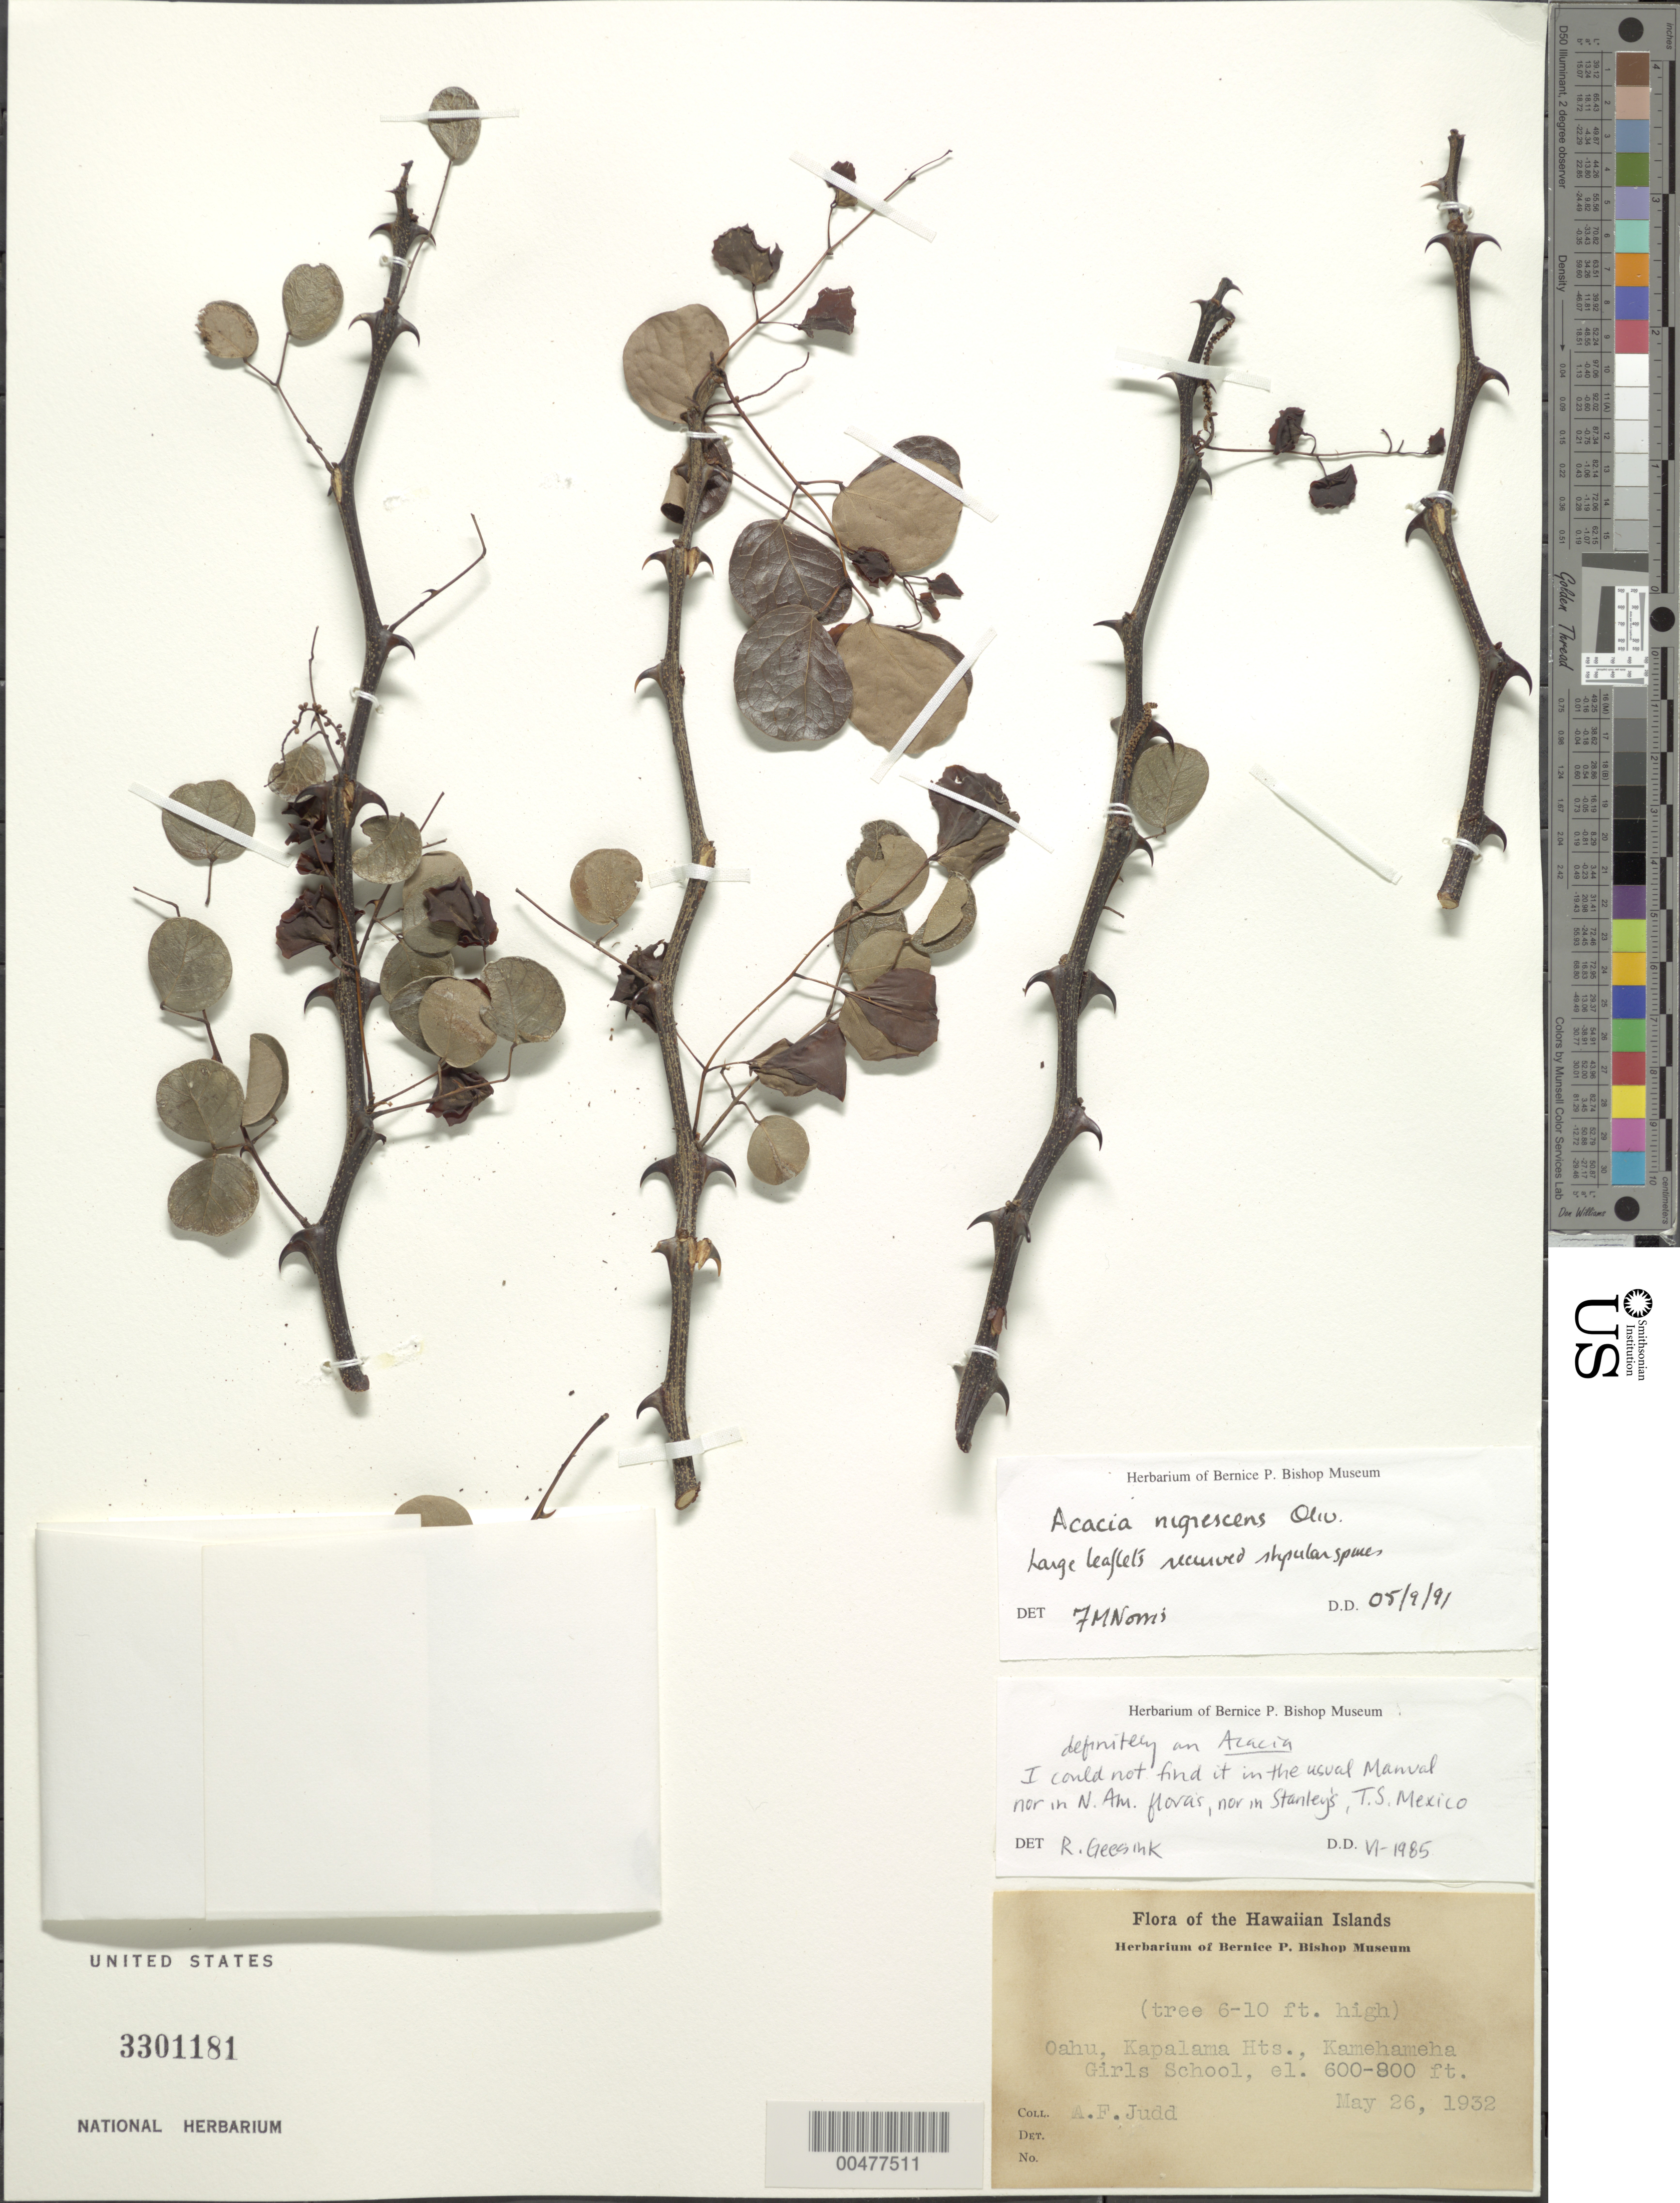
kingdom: Plantae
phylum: Tracheophyta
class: Magnoliopsida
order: Fabales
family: Fabaceae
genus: Acacia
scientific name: Acacia nigrescens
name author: Oliv.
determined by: Norris, F. M.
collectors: A. Judd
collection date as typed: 26 May 1932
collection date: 1932-05-26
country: United States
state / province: Hawaii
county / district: Honolulu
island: Oahu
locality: Kapalma Hts., Kamehameha Girls School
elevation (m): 183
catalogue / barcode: US 3301181